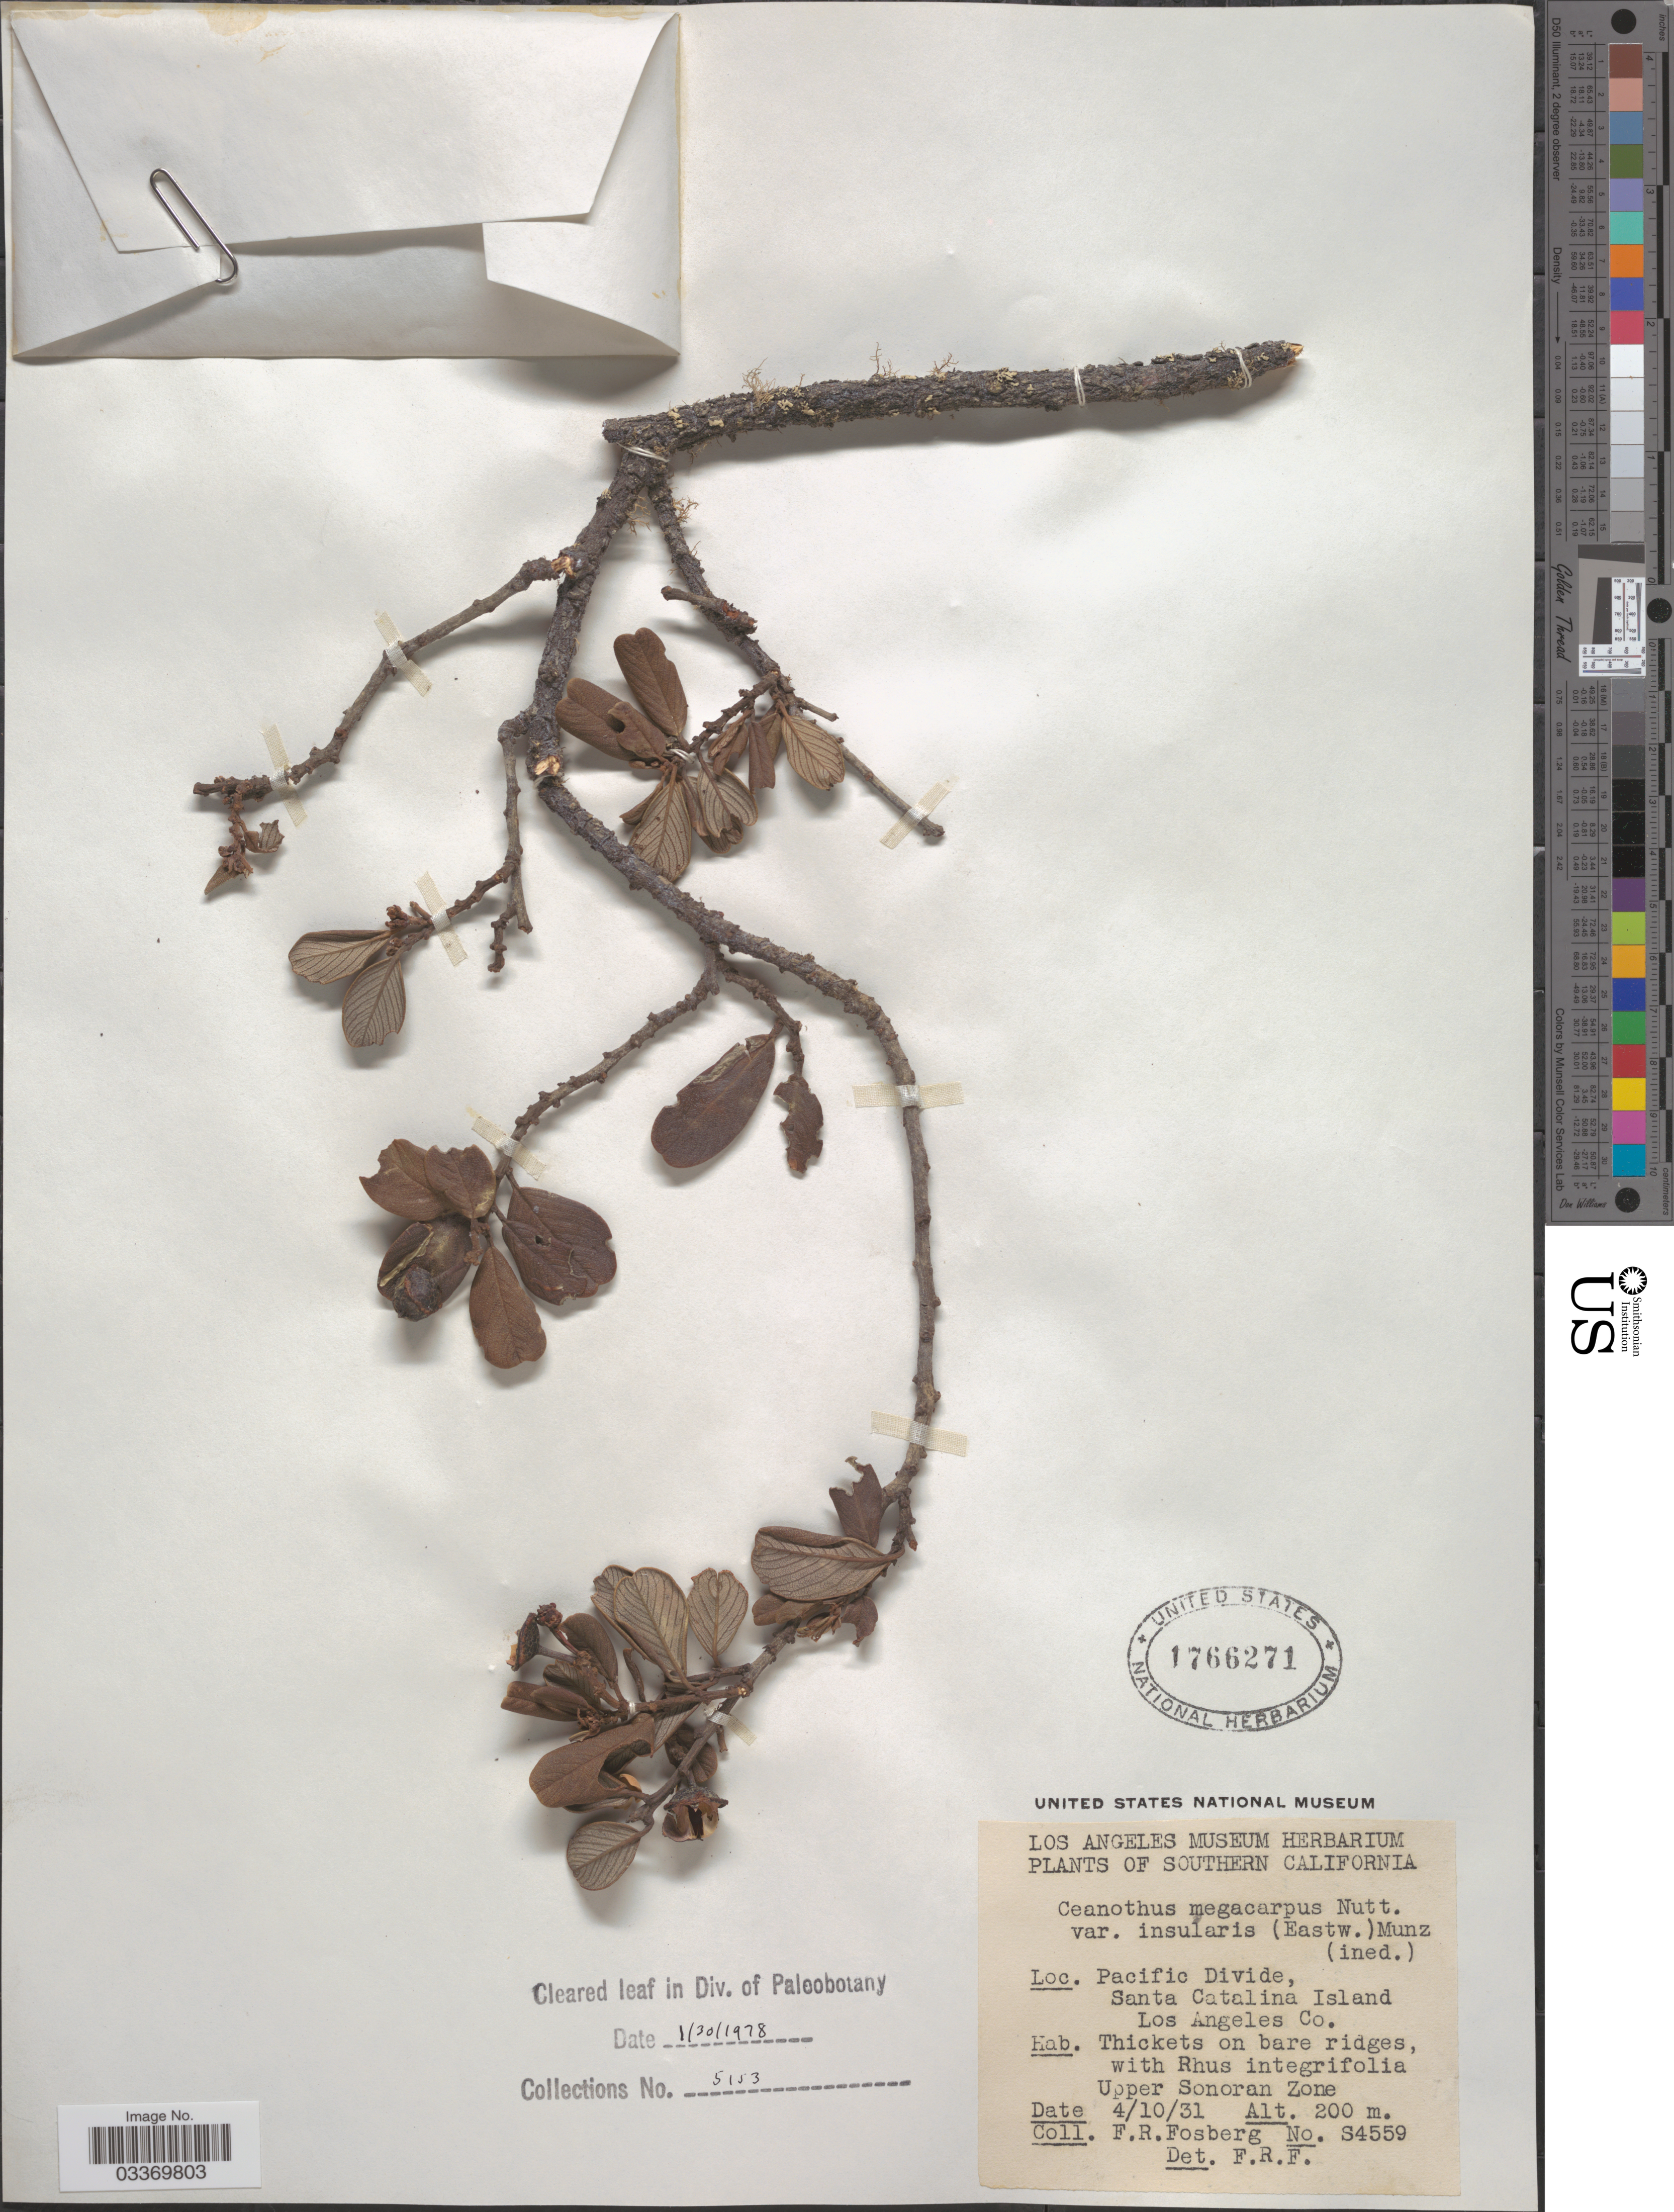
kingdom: Plantae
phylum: Tracheophyta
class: Magnoliopsida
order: Rosales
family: Rhamnaceae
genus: Ceanothus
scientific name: Ceanothus megacarpus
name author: Munz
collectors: F. R. Fosberg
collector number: S4559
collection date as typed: Transcribed d/m/y: 10/4/31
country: United States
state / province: California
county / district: Los Angeles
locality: Southern California. Pacific Divide, Santa Catalina Island. Los Angeles Co. Upper Sonoran Zone.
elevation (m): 200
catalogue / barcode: US 1766271